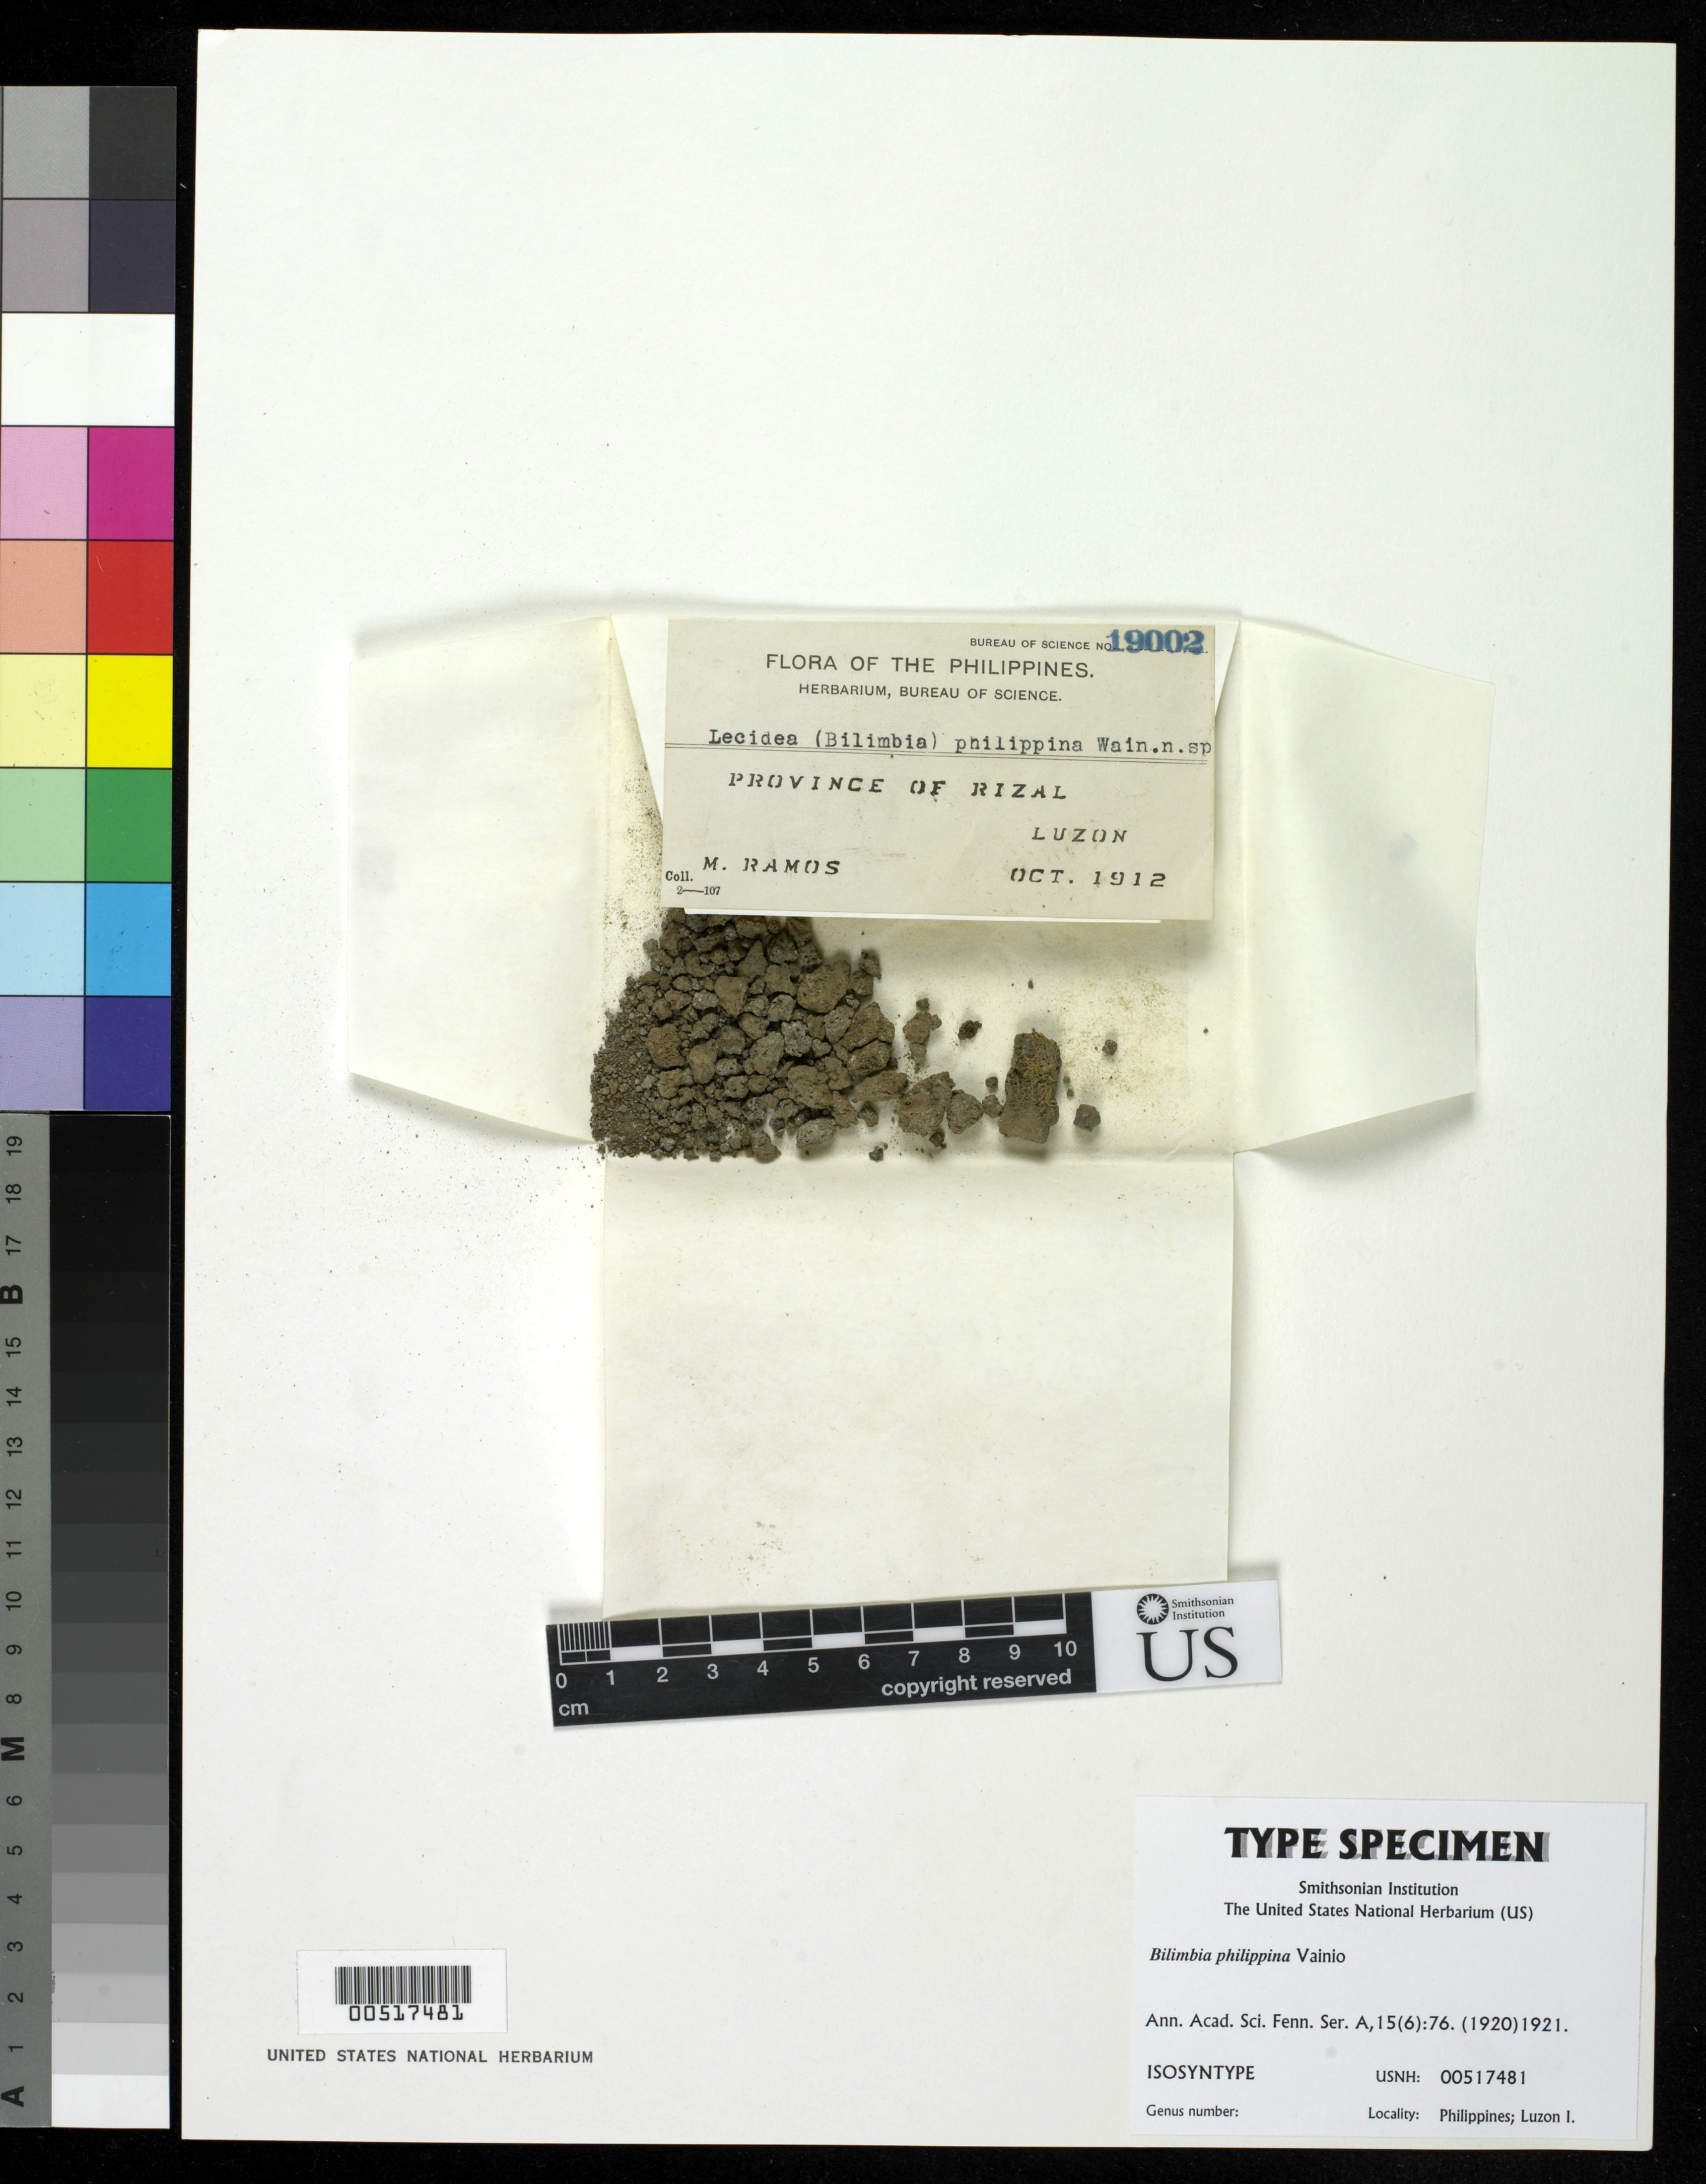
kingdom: Fungi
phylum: Ascomycota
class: Lecanoromycetes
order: Lecanorales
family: Ramalinaceae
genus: Bilimbia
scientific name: Bilimbia philippina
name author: Vain.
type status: Isosyntype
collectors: M. Ramos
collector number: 19002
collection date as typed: Oct 1912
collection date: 1912-10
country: Philippines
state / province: Calabarzon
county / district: Rizal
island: Luzon